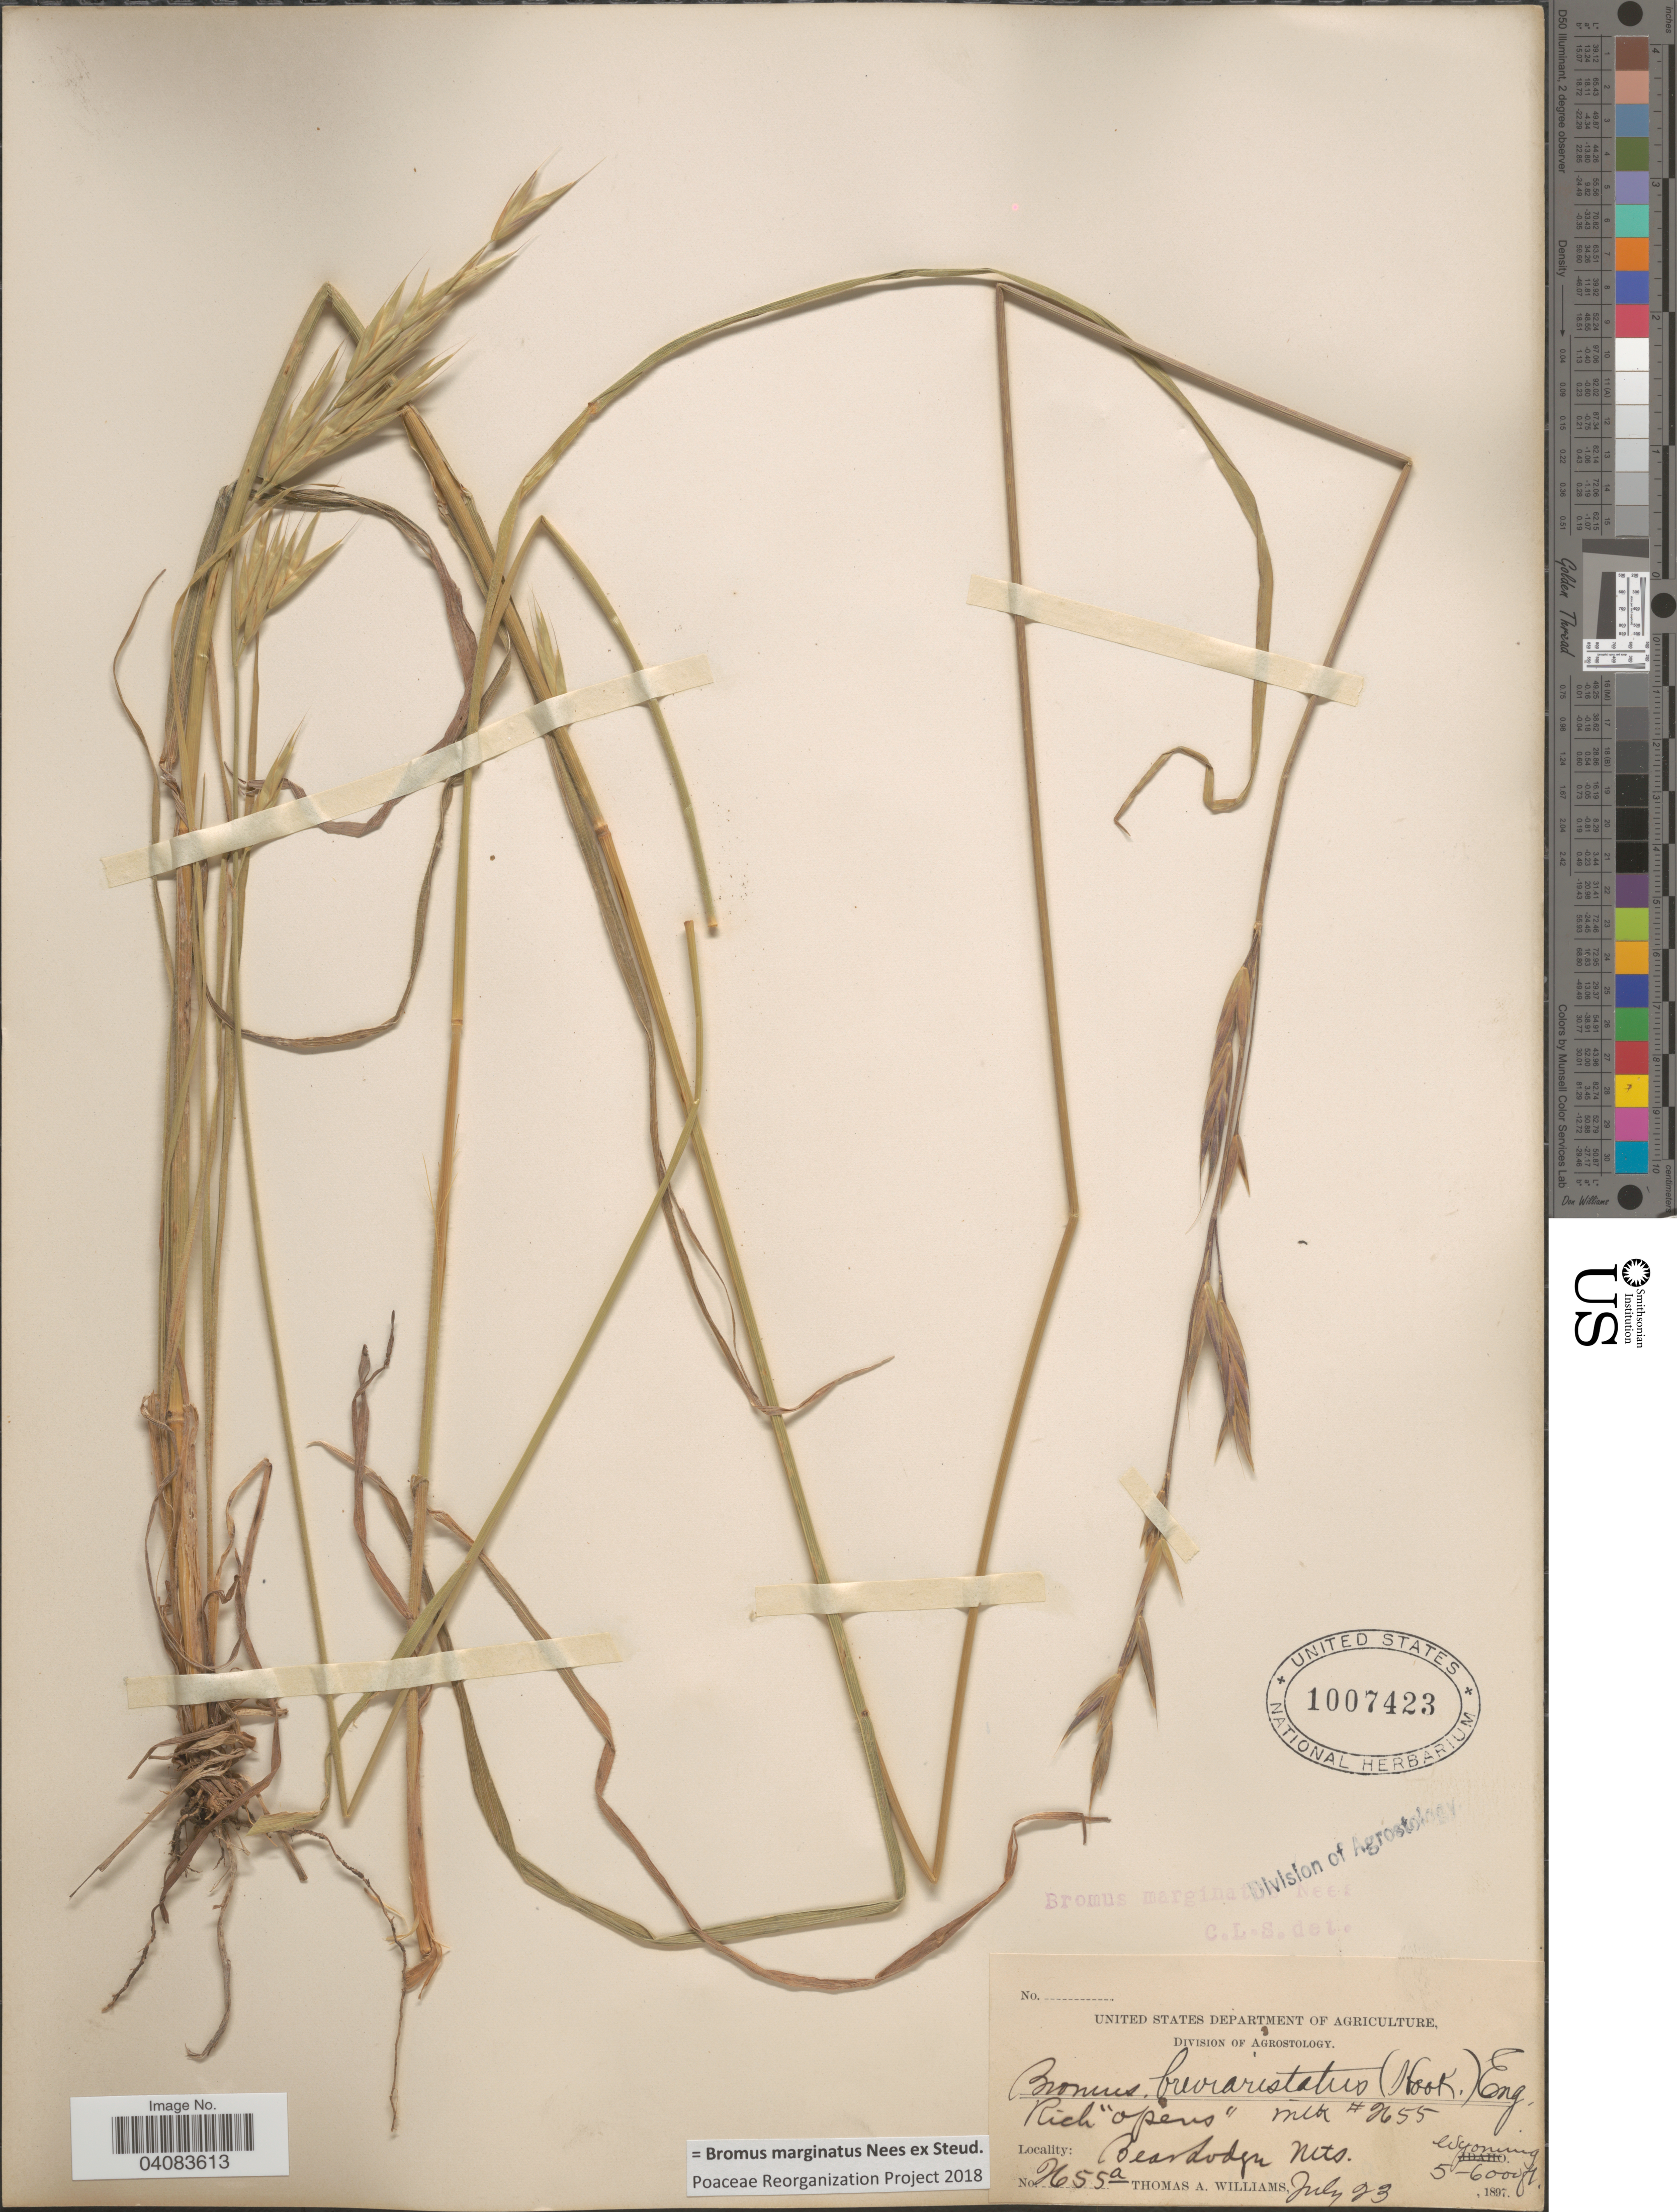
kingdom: Plantae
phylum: Tracheophyta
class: Liliopsida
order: Poales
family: Poaceae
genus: Bromus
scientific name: Bromus marginatus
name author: Nees ex Steud.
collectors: T. A. Williams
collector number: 2655a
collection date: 1897-07-23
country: United States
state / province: Wyoming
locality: Bear Lodge Mts.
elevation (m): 1524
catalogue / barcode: US 1007423